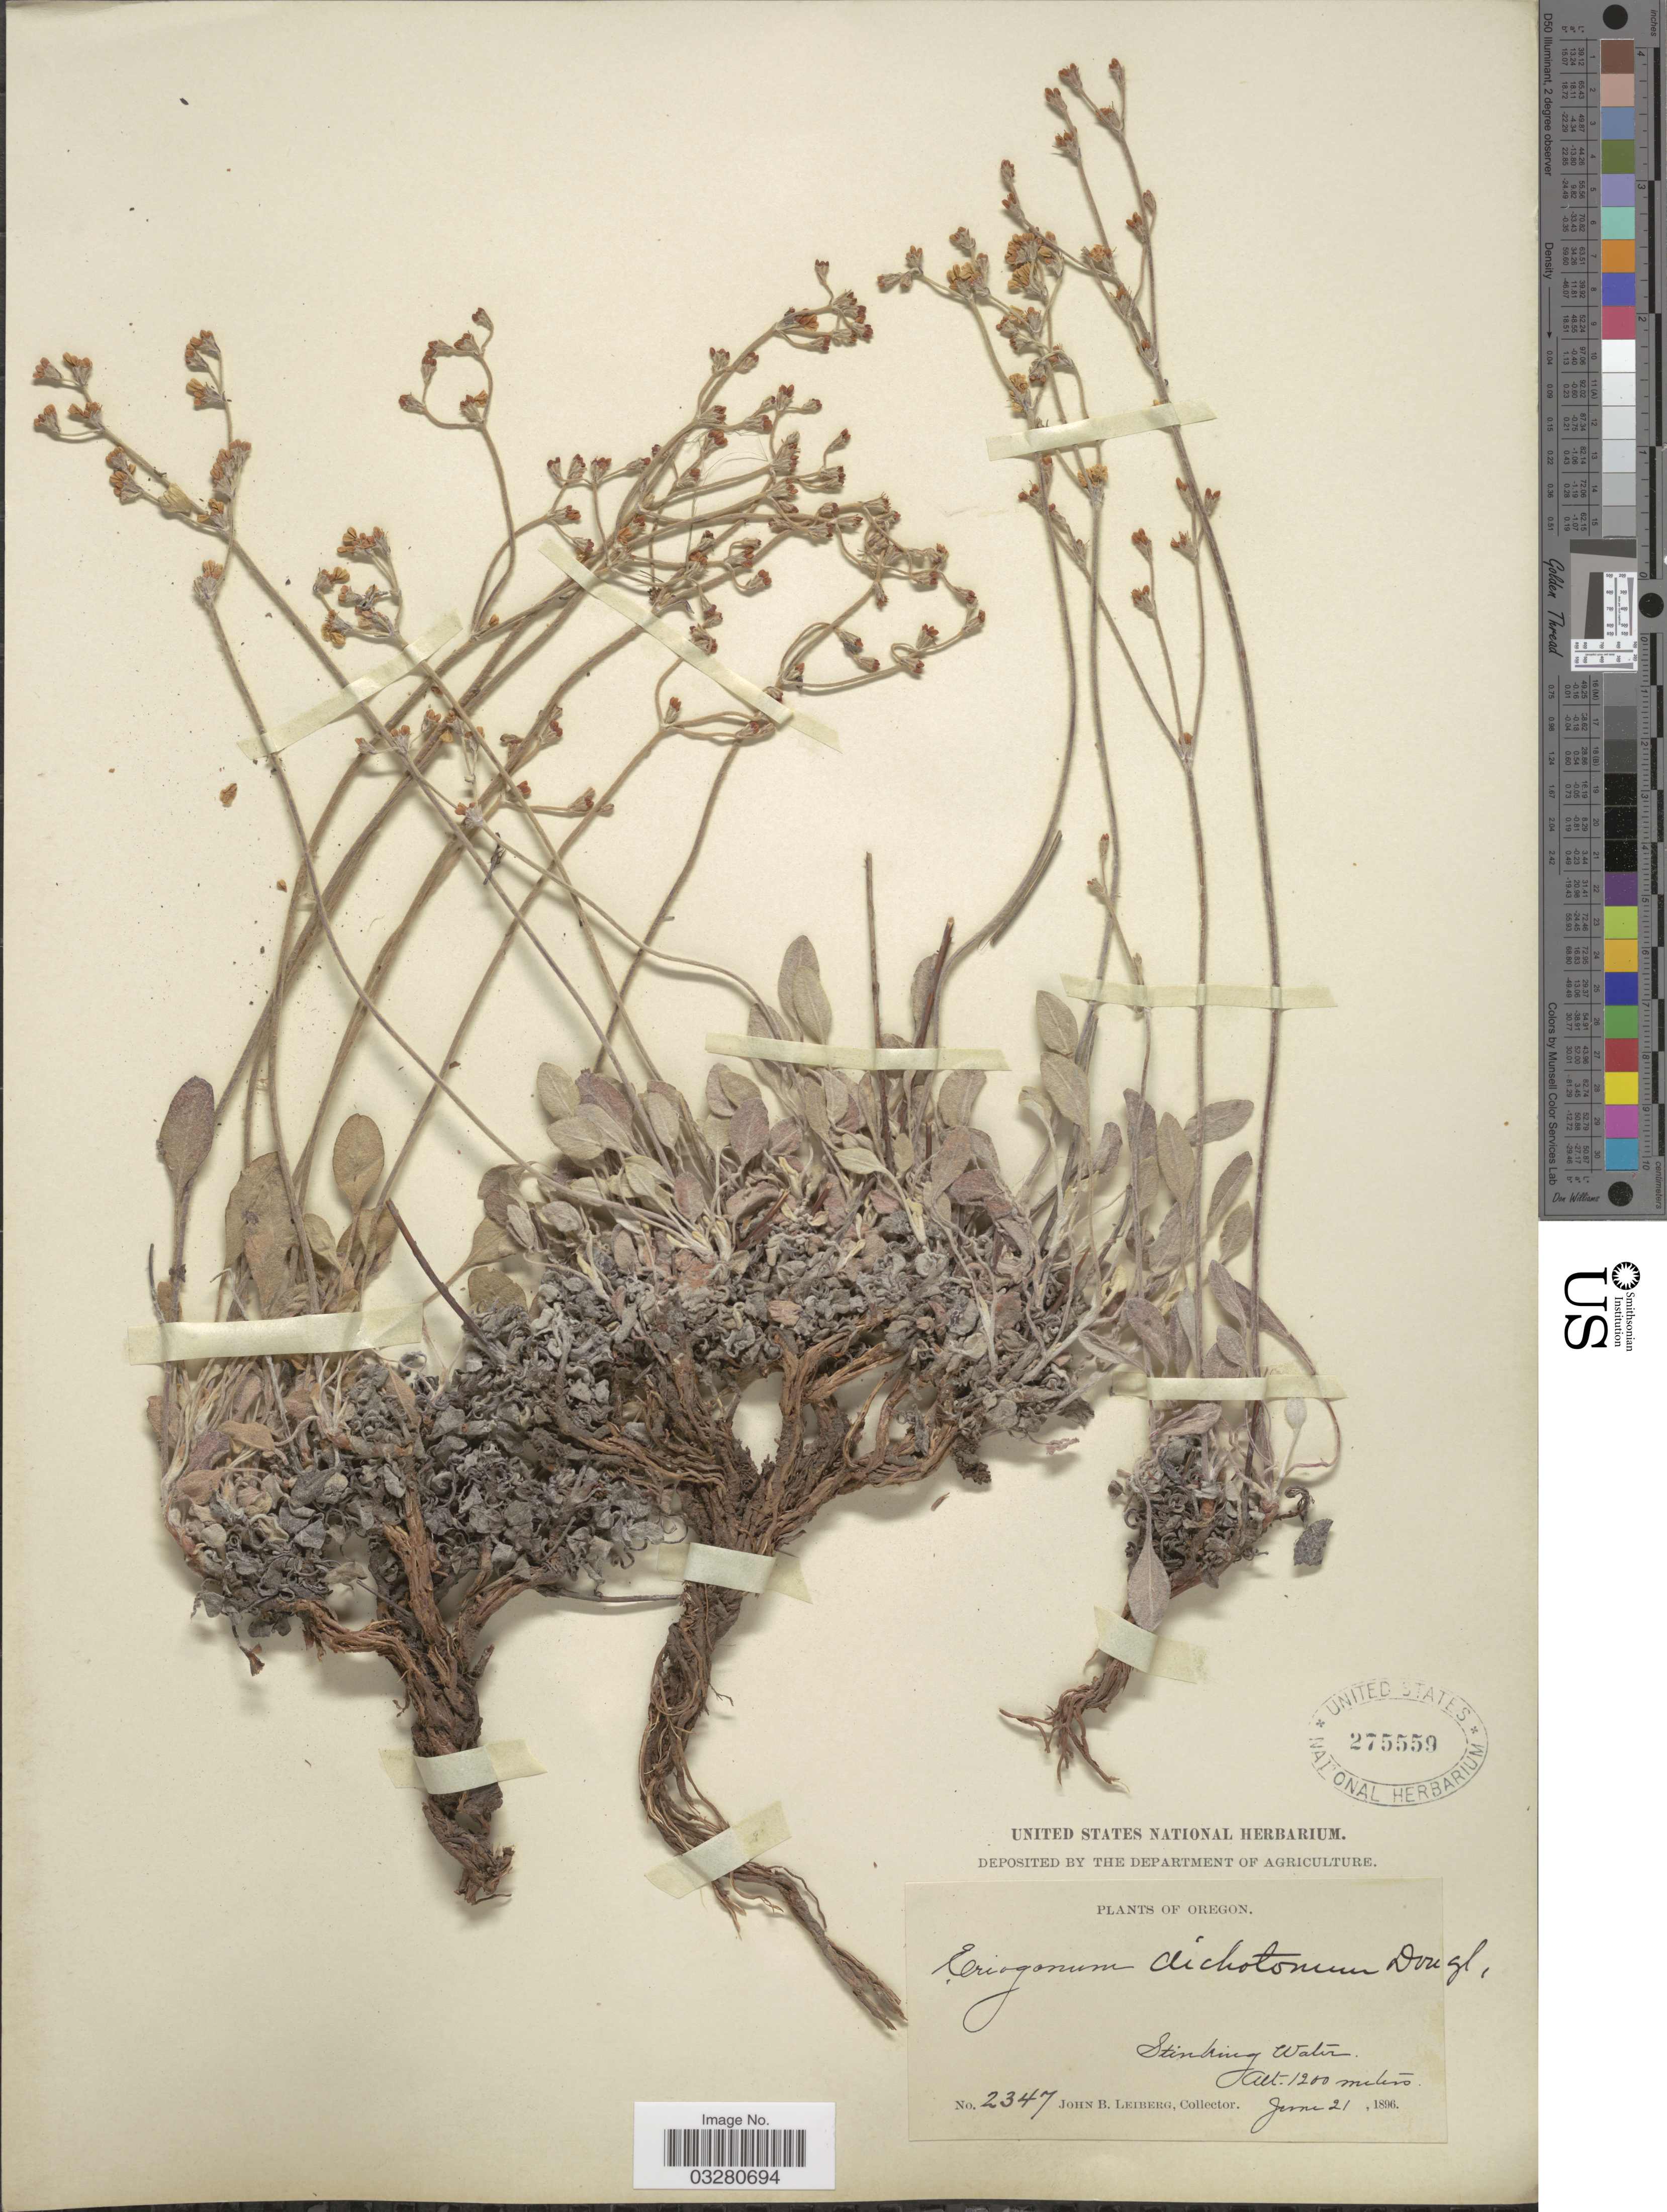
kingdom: Plantae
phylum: Tracheophyta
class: Magnoliopsida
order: Caryophyllales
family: Polygonaceae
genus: Eriogonum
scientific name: Eriogonum proliferum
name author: Torr. & A. Gray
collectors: J. B. Leiberg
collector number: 2347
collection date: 1896-06-21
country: United States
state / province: Oregon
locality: Stinking Water.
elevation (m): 1200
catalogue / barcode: US 275559